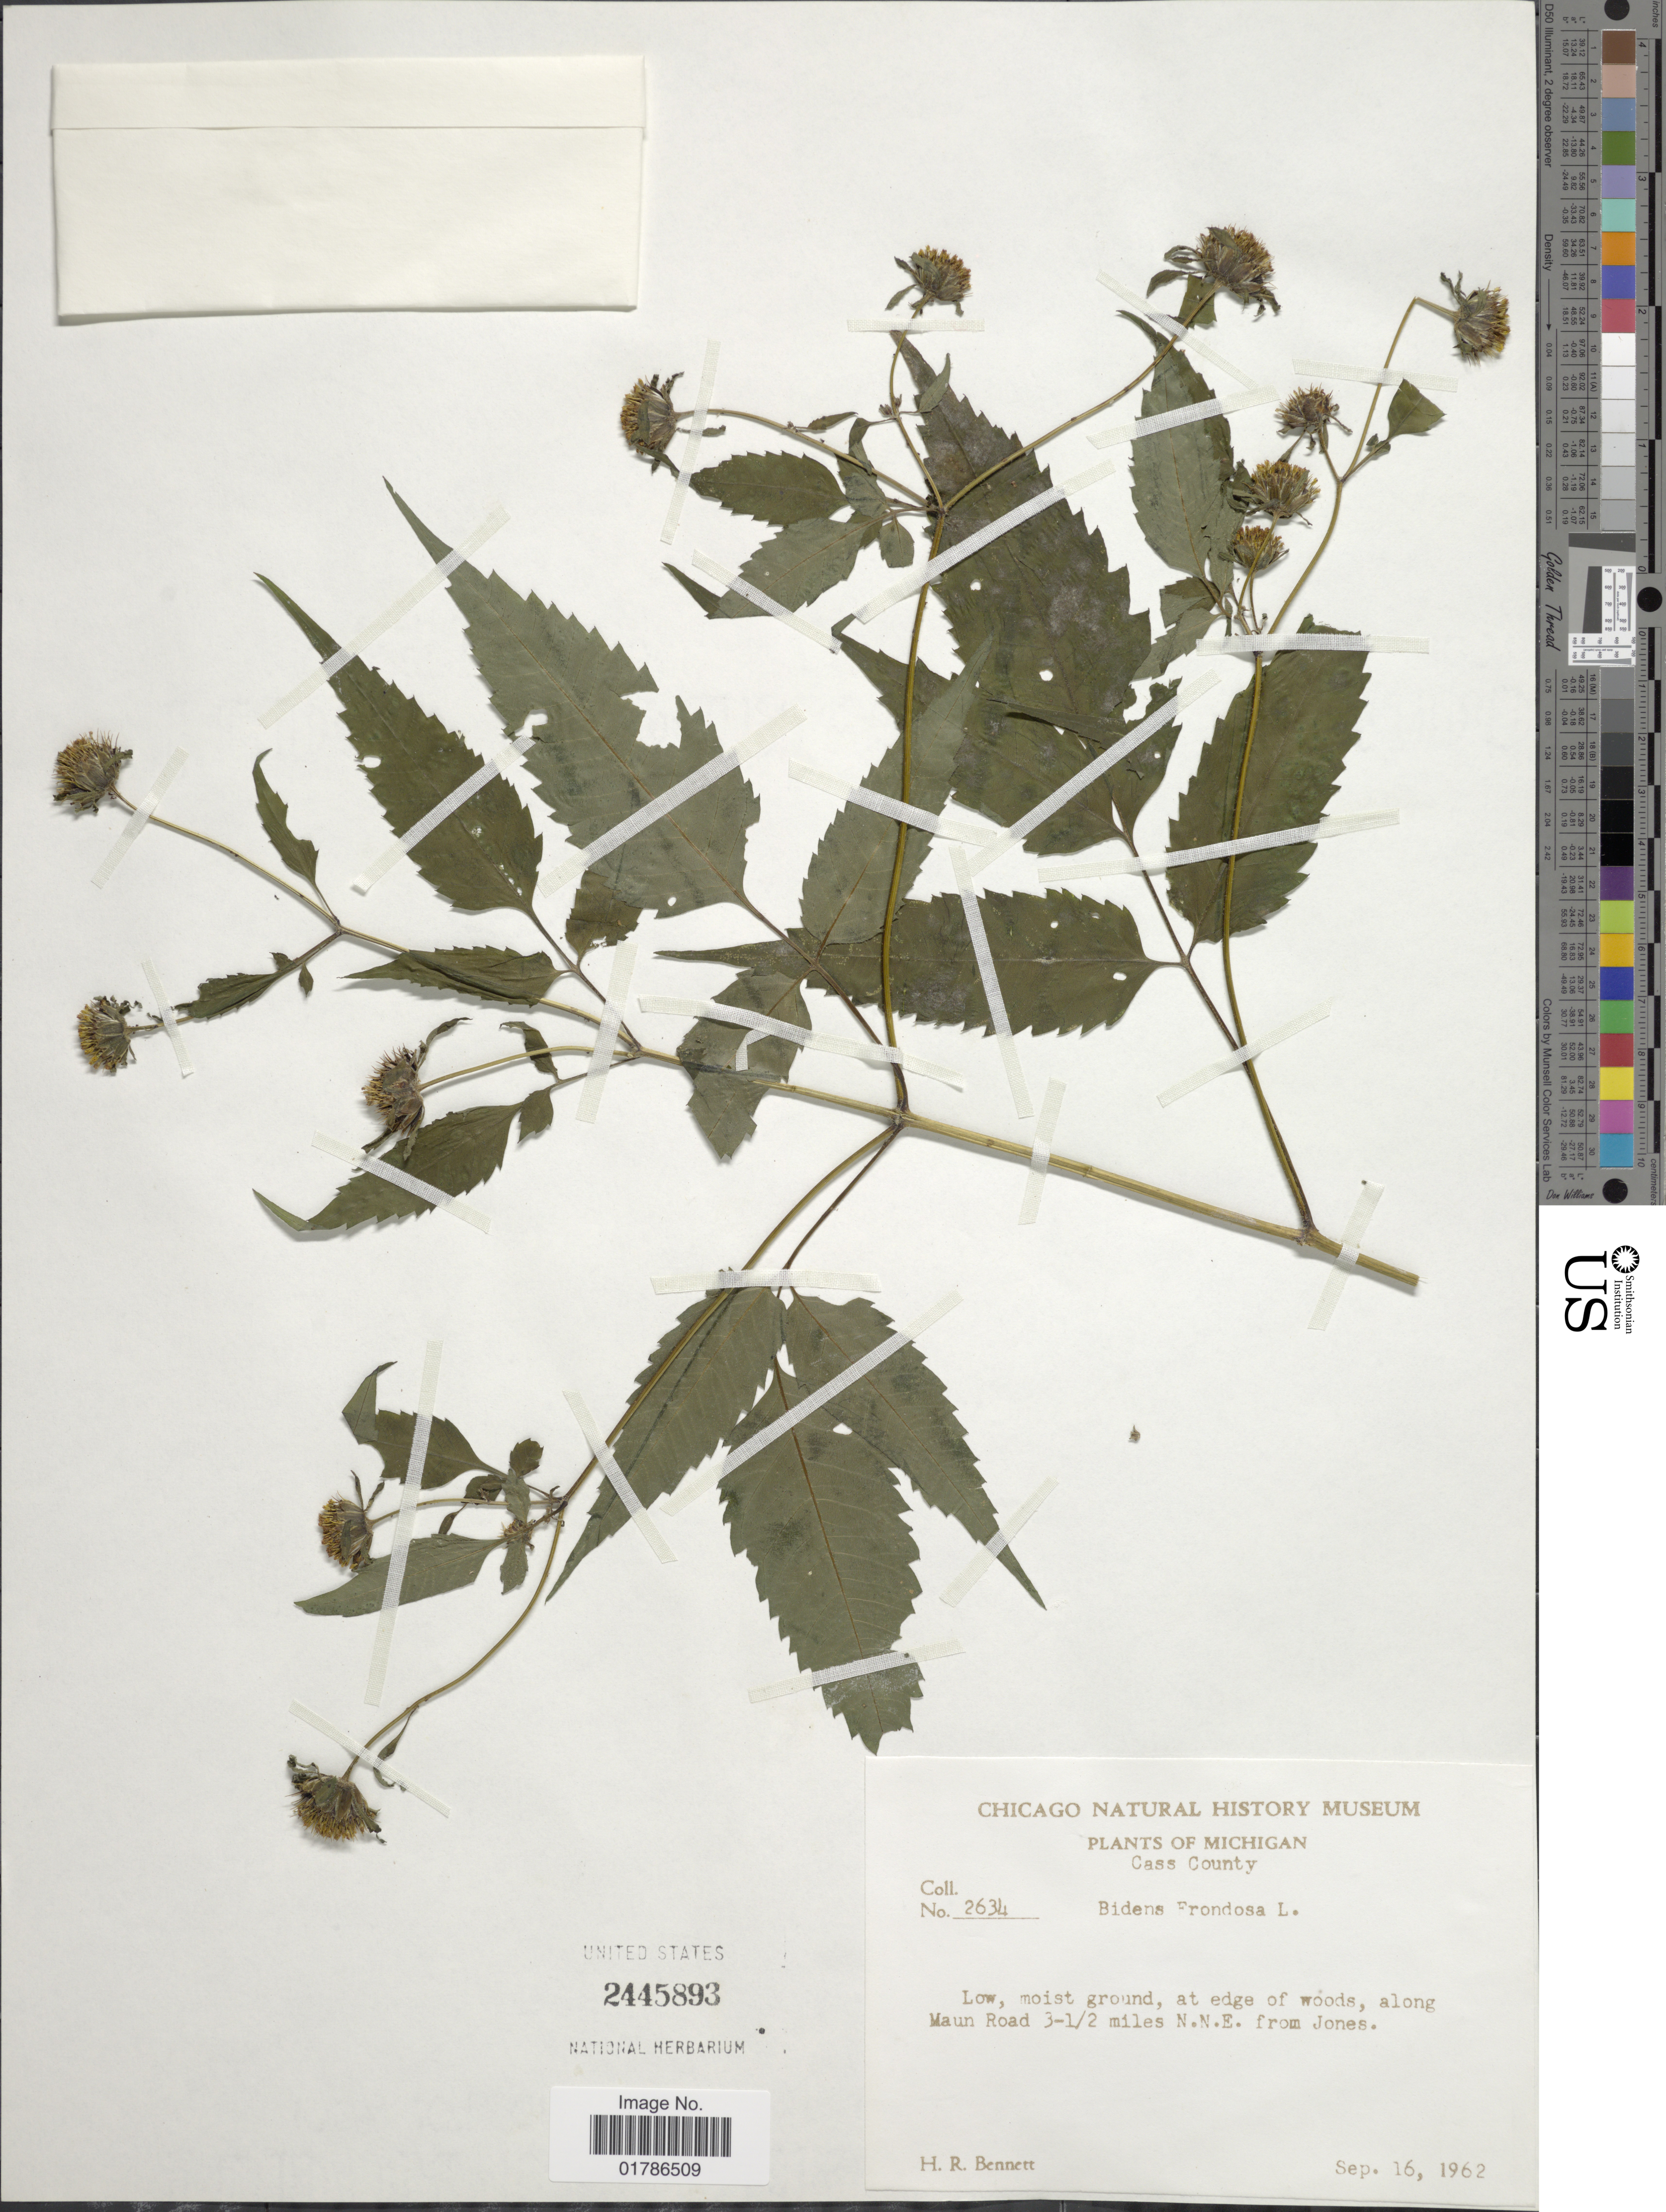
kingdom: Plantae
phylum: Tracheophyta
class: Magnoliopsida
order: Asterales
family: Asteraceae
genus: Bidens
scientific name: Bidens frondosa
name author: L.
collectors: H. R. Bennett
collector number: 2634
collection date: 1962-09-16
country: United States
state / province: Michigan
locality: Cass County, at edge of woods, along Maun Road 3-1/2 miles N. N. E. from Jones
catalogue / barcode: US 2445893